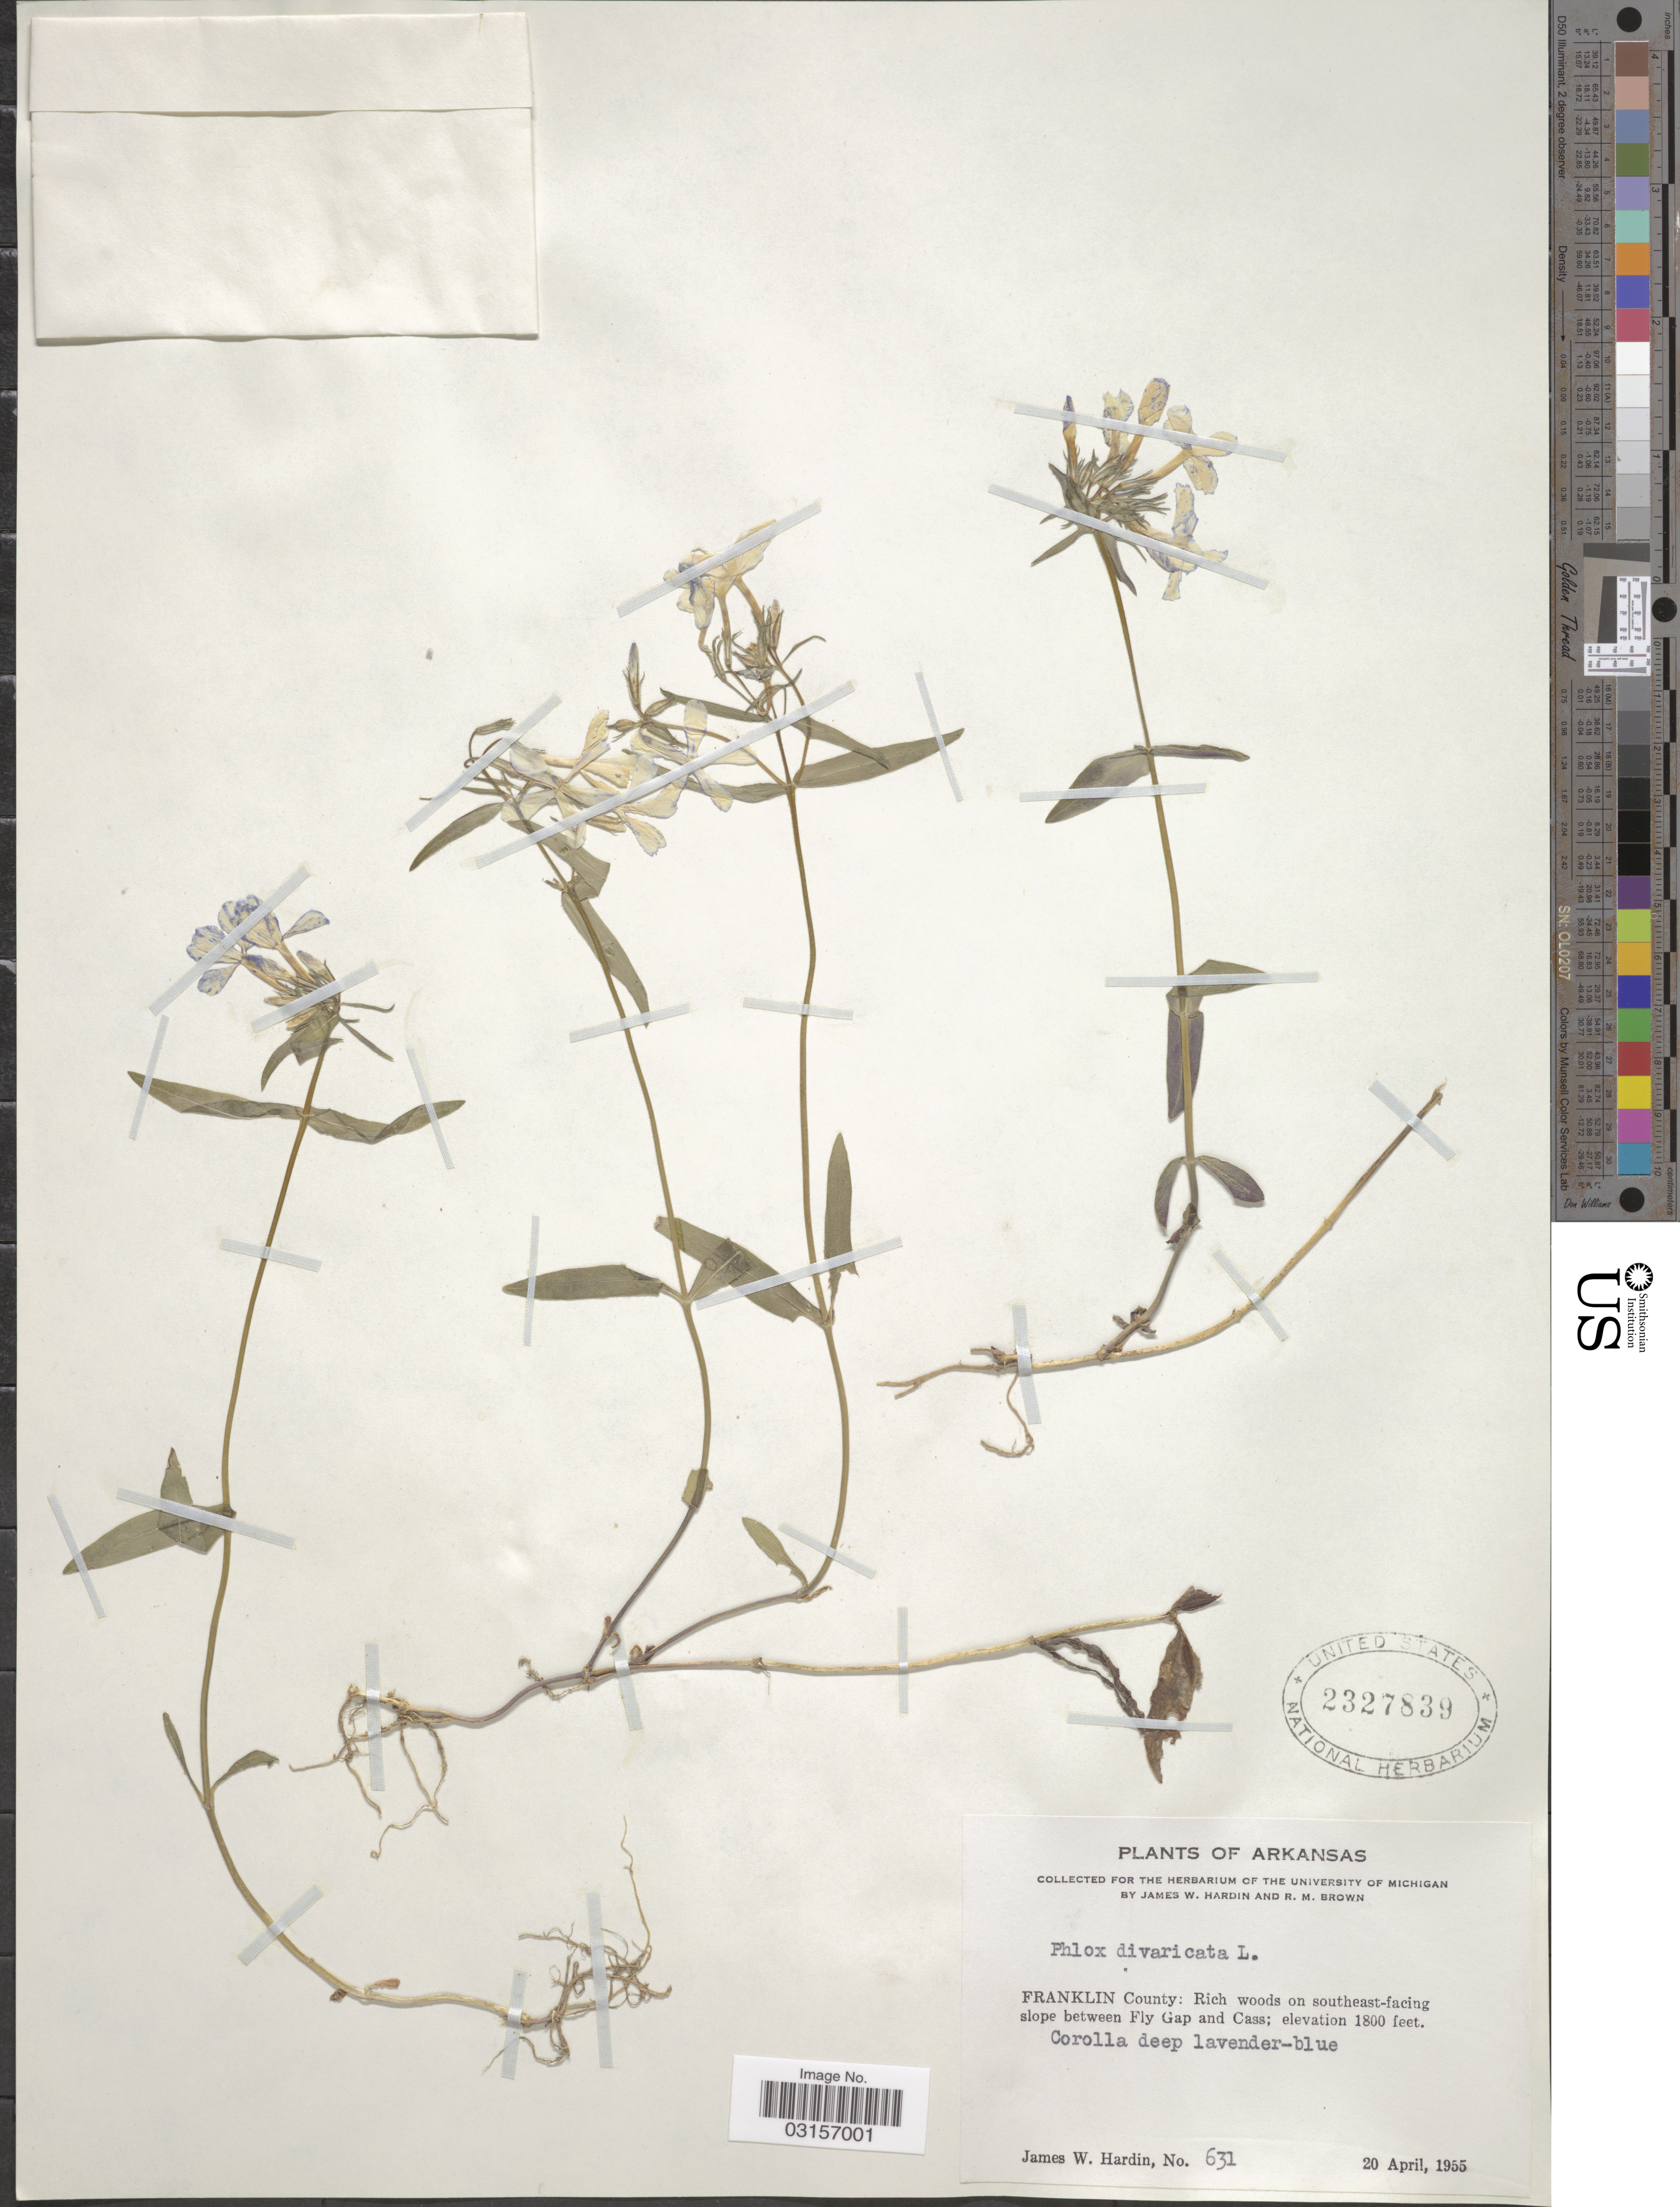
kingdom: Plantae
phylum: Tracheophyta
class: Magnoliopsida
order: Ericales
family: Polemoniaceae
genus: Phlox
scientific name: Phlox divaricata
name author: L.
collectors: J. W. Hardin & R. Brown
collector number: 631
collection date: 1955-04-20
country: United States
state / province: Arkansas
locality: Franklin County: Rich woods on southeast-facing slope between Fly Gap and Cass.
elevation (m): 549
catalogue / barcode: US 2327839